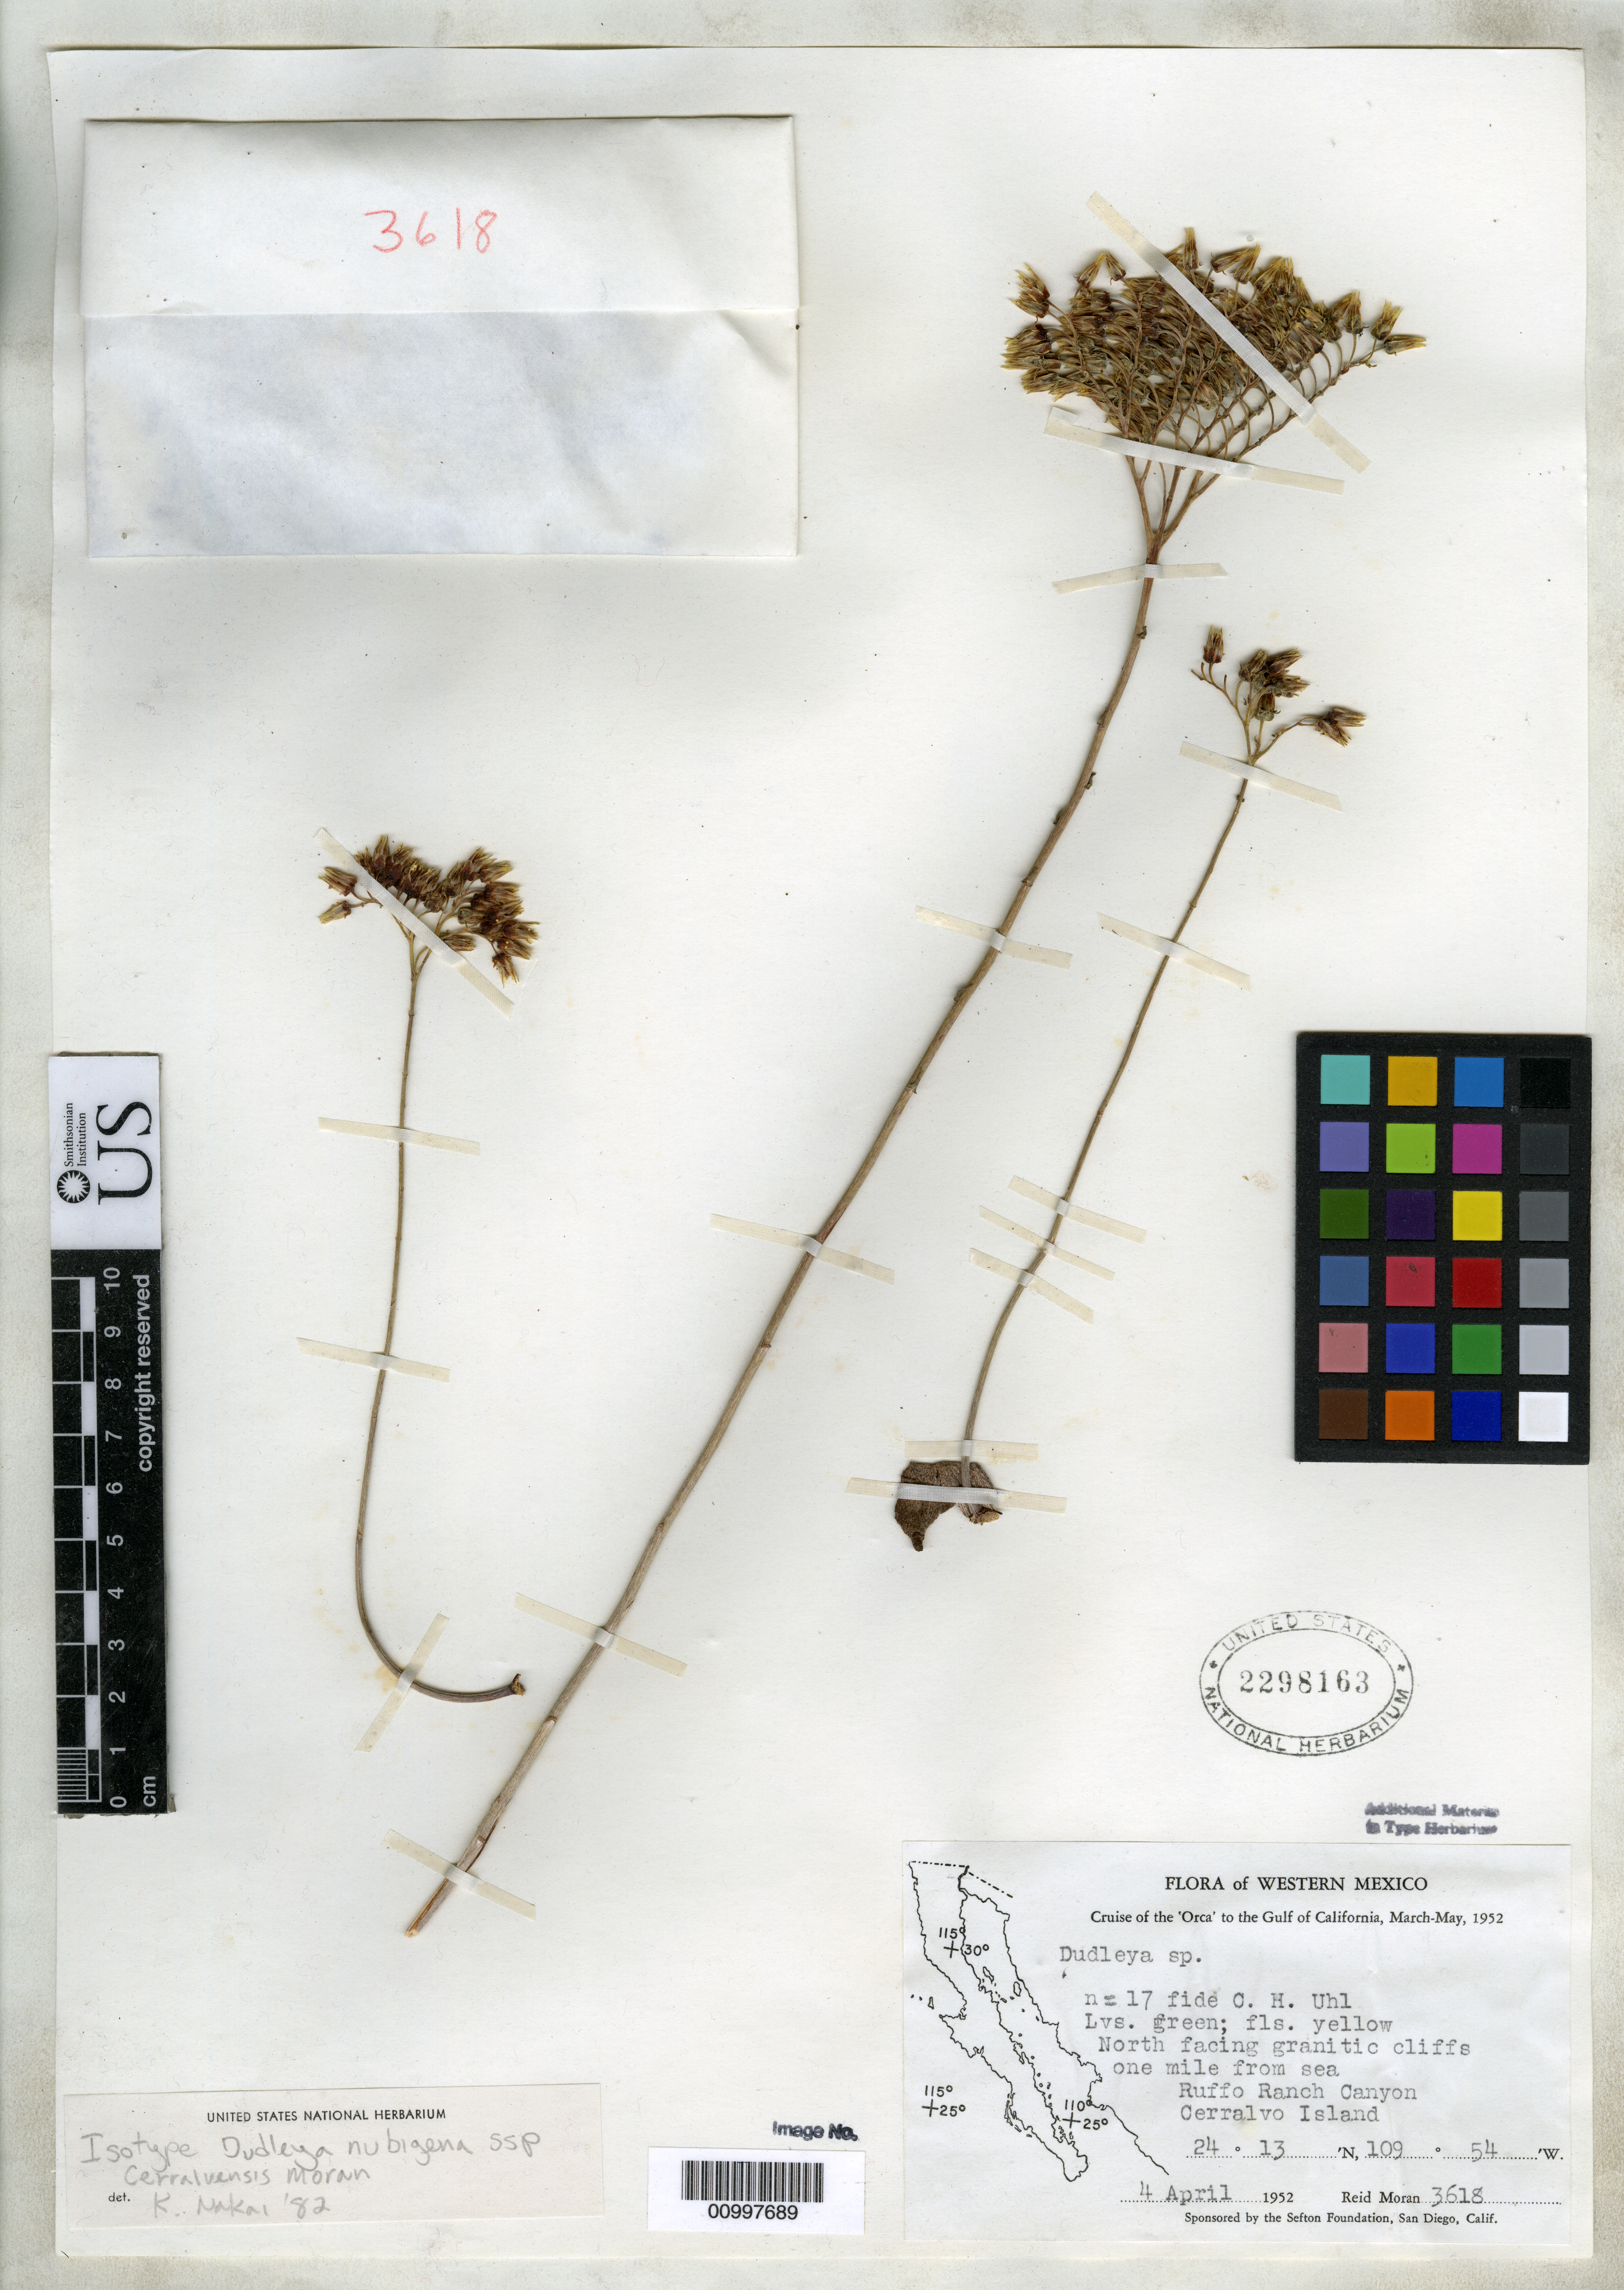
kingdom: Plantae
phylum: Tracheophyta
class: Magnoliopsida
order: Saxifragales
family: Crassulaceae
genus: Dudleya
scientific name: Dudleya nubigena subsp. cerralvensis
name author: Moran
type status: Isotype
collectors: R. C. Moran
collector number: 3618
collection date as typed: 04 Apr 1952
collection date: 1952-04-04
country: Mexico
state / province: Baja California Sur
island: Cerralvo Island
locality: North facing granitic cliffs one mile from sea. Ruffo Ranch Canyon.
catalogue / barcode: US 2298163